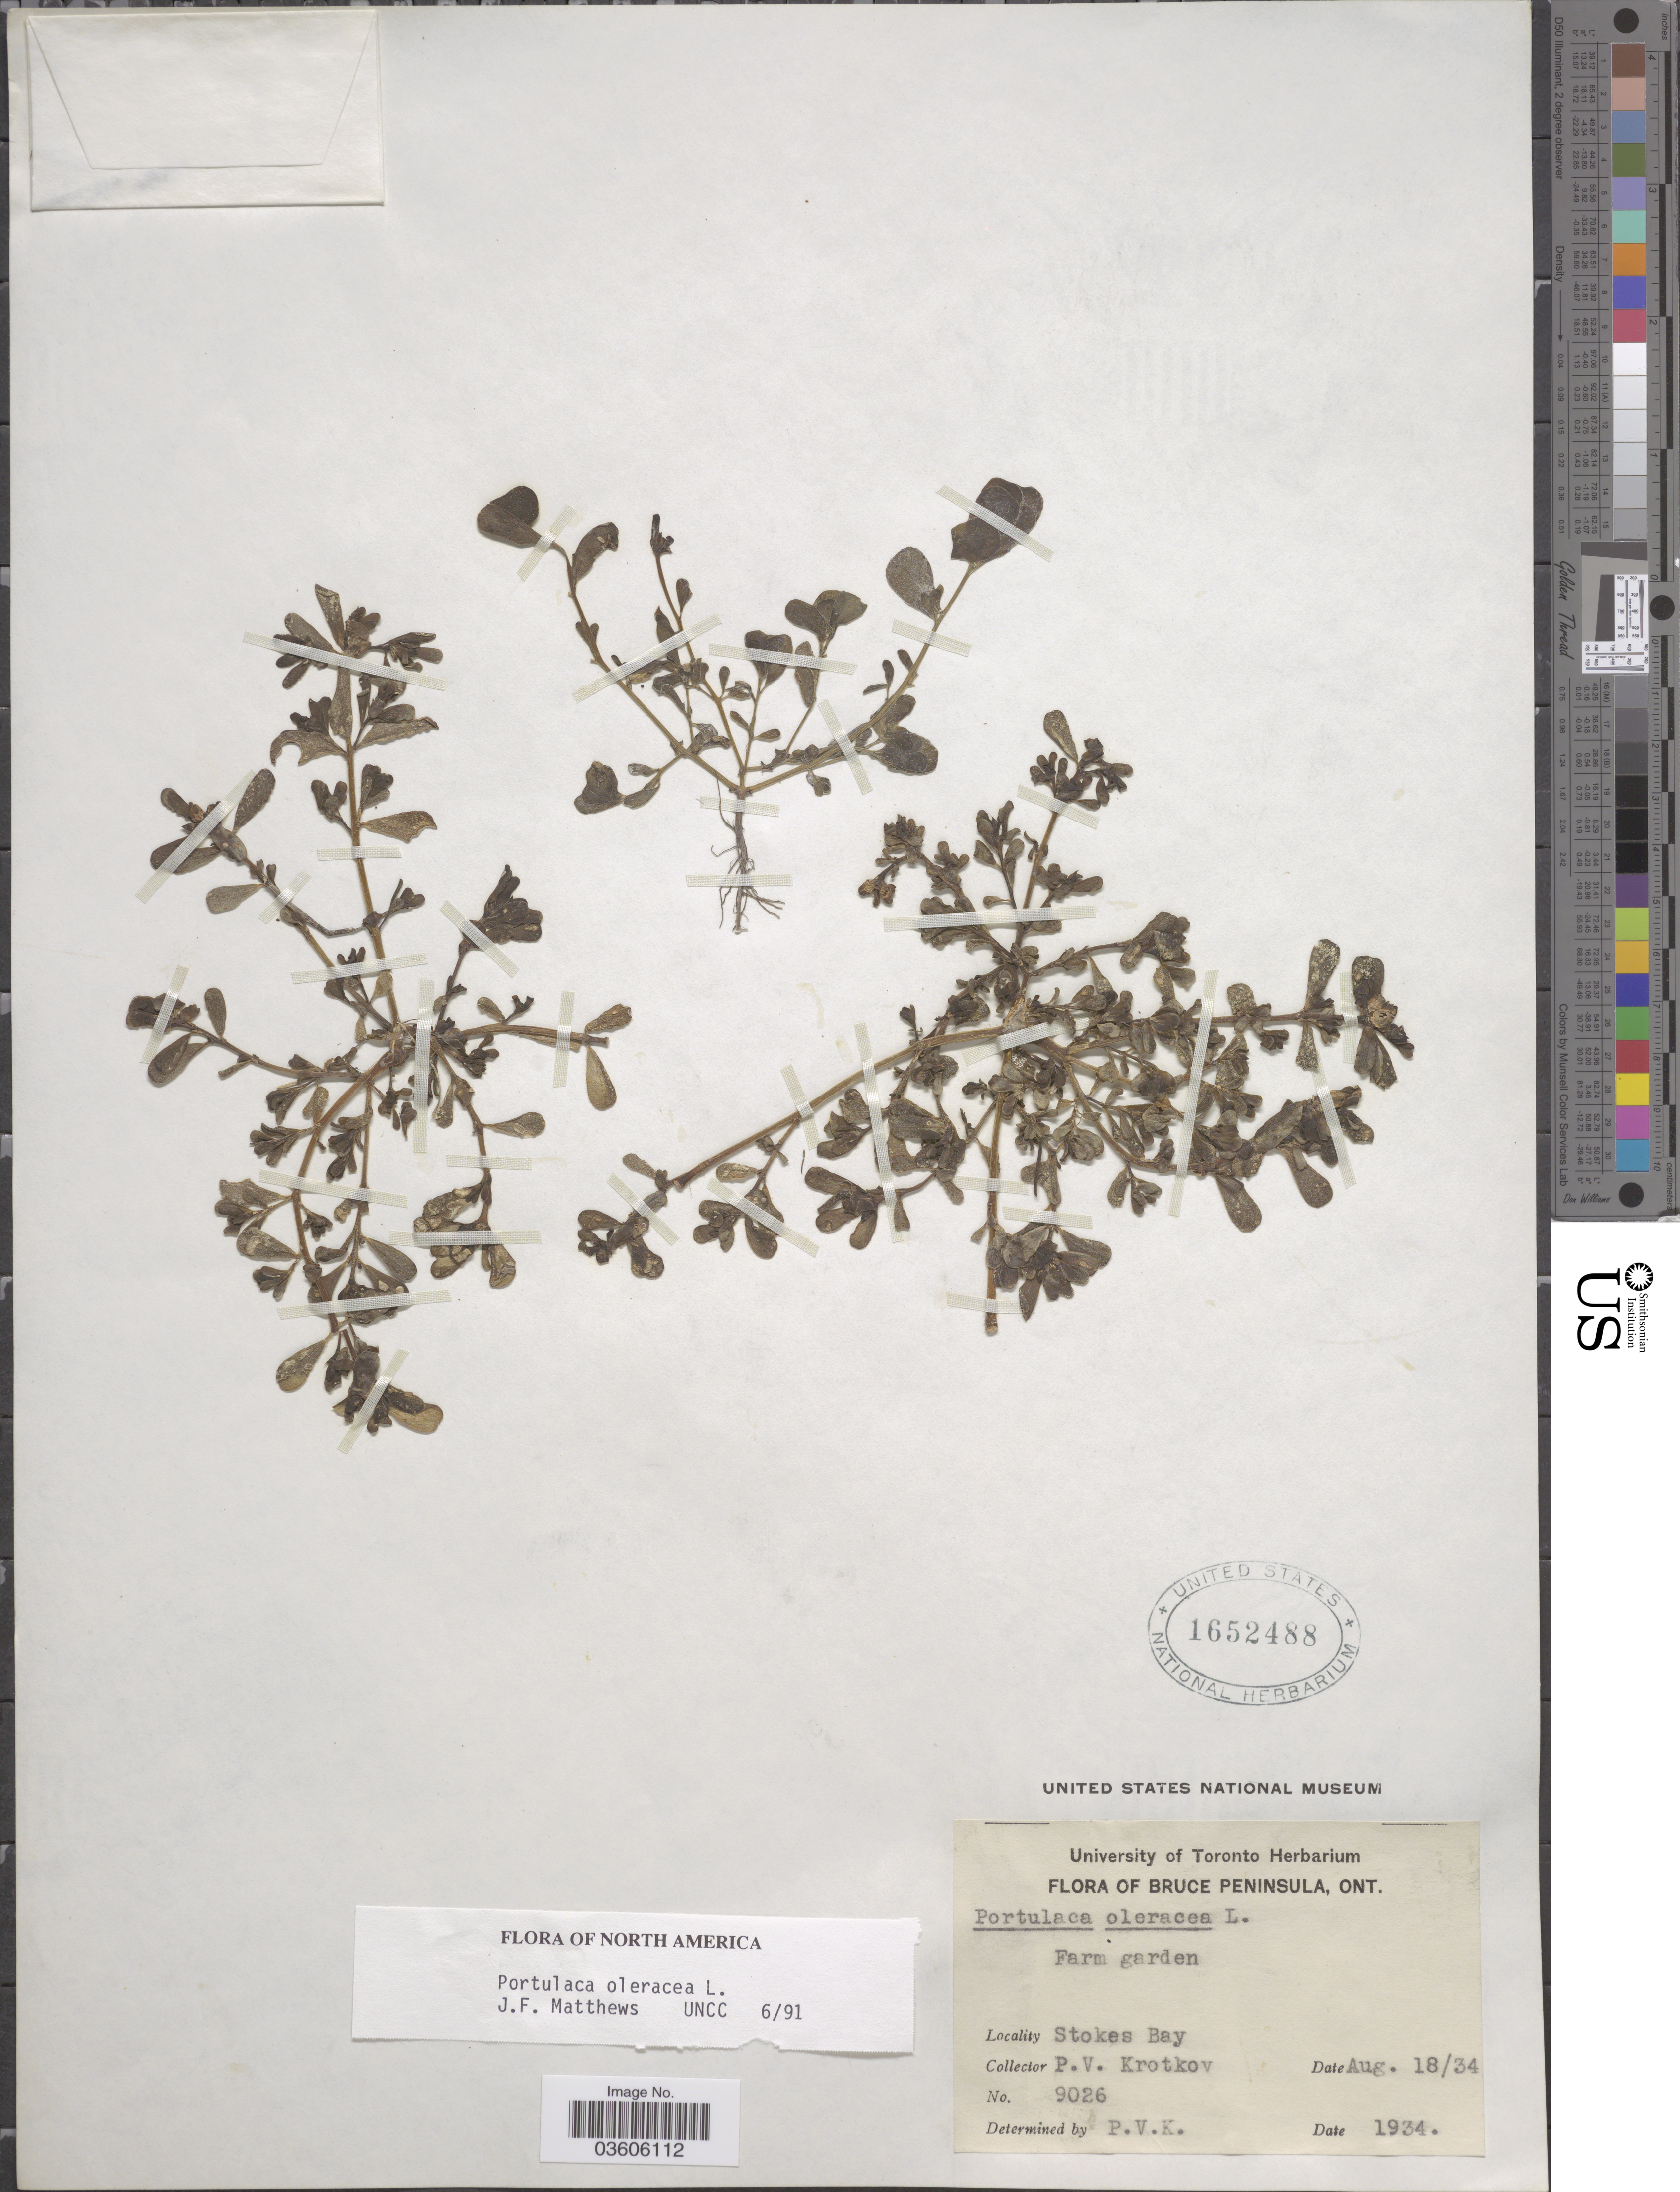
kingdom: Plantae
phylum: Tracheophyta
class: Magnoliopsida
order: Caryophyllales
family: Portulacaceae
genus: Portulaca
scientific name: Portulaca oleracea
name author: L.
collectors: P. V. Krotkov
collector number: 9026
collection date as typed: Transcribed d/m/y: 18/8/34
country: Canada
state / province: Ontario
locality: Bruce Peninsula. Stokes Bay. Farm garden.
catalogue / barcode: US 1652488